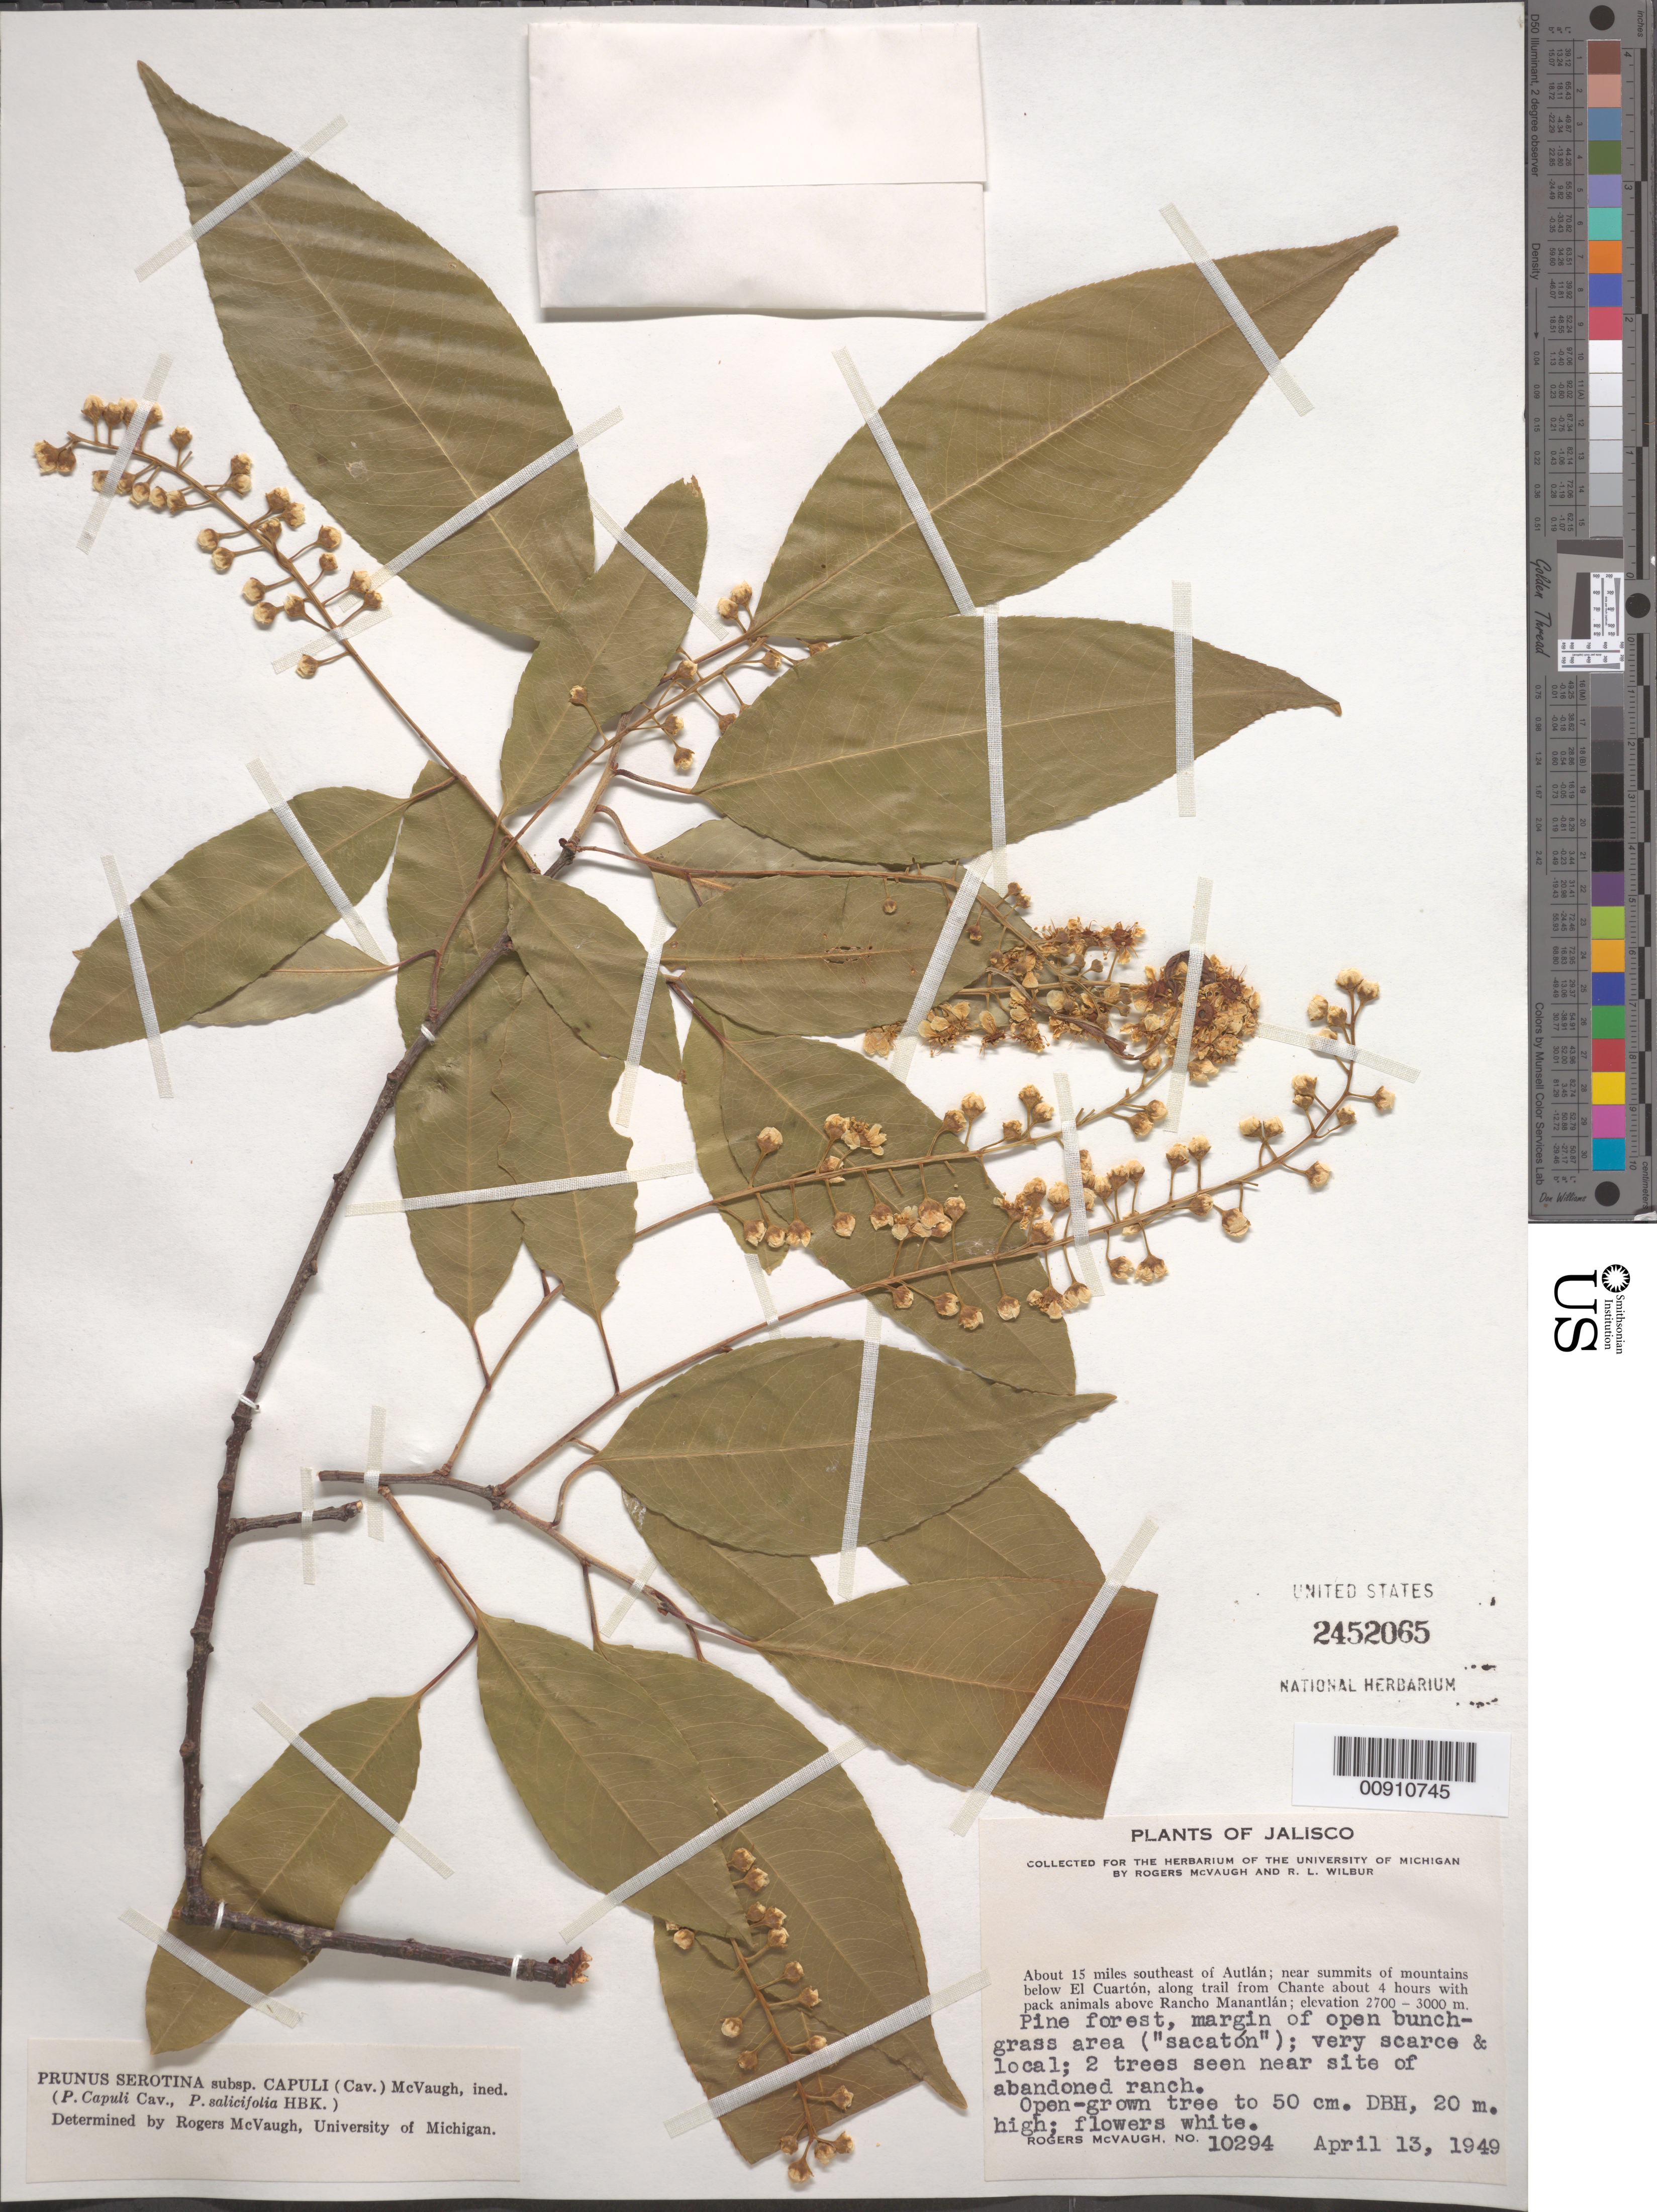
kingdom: Plantae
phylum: Tracheophyta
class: Magnoliopsida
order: Rosales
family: Rosaceae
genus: Prunus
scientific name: Prunus serotina var. salicifolia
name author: (Kunth) Koehne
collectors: R. McVaugh & R. L. Wilbur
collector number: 10294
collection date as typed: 13 Apr 1949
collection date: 1949-04-13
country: Mexico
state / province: Jalisco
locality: About 15 miles southeast of Autlán; near summits of mountains below El Cuartón, along trail from Chante about 4 hours with pack animals above Rancho Manantlán.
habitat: Pine forest, margin of open bunch-grass area ("sacatón").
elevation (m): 3000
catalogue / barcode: US 2452065